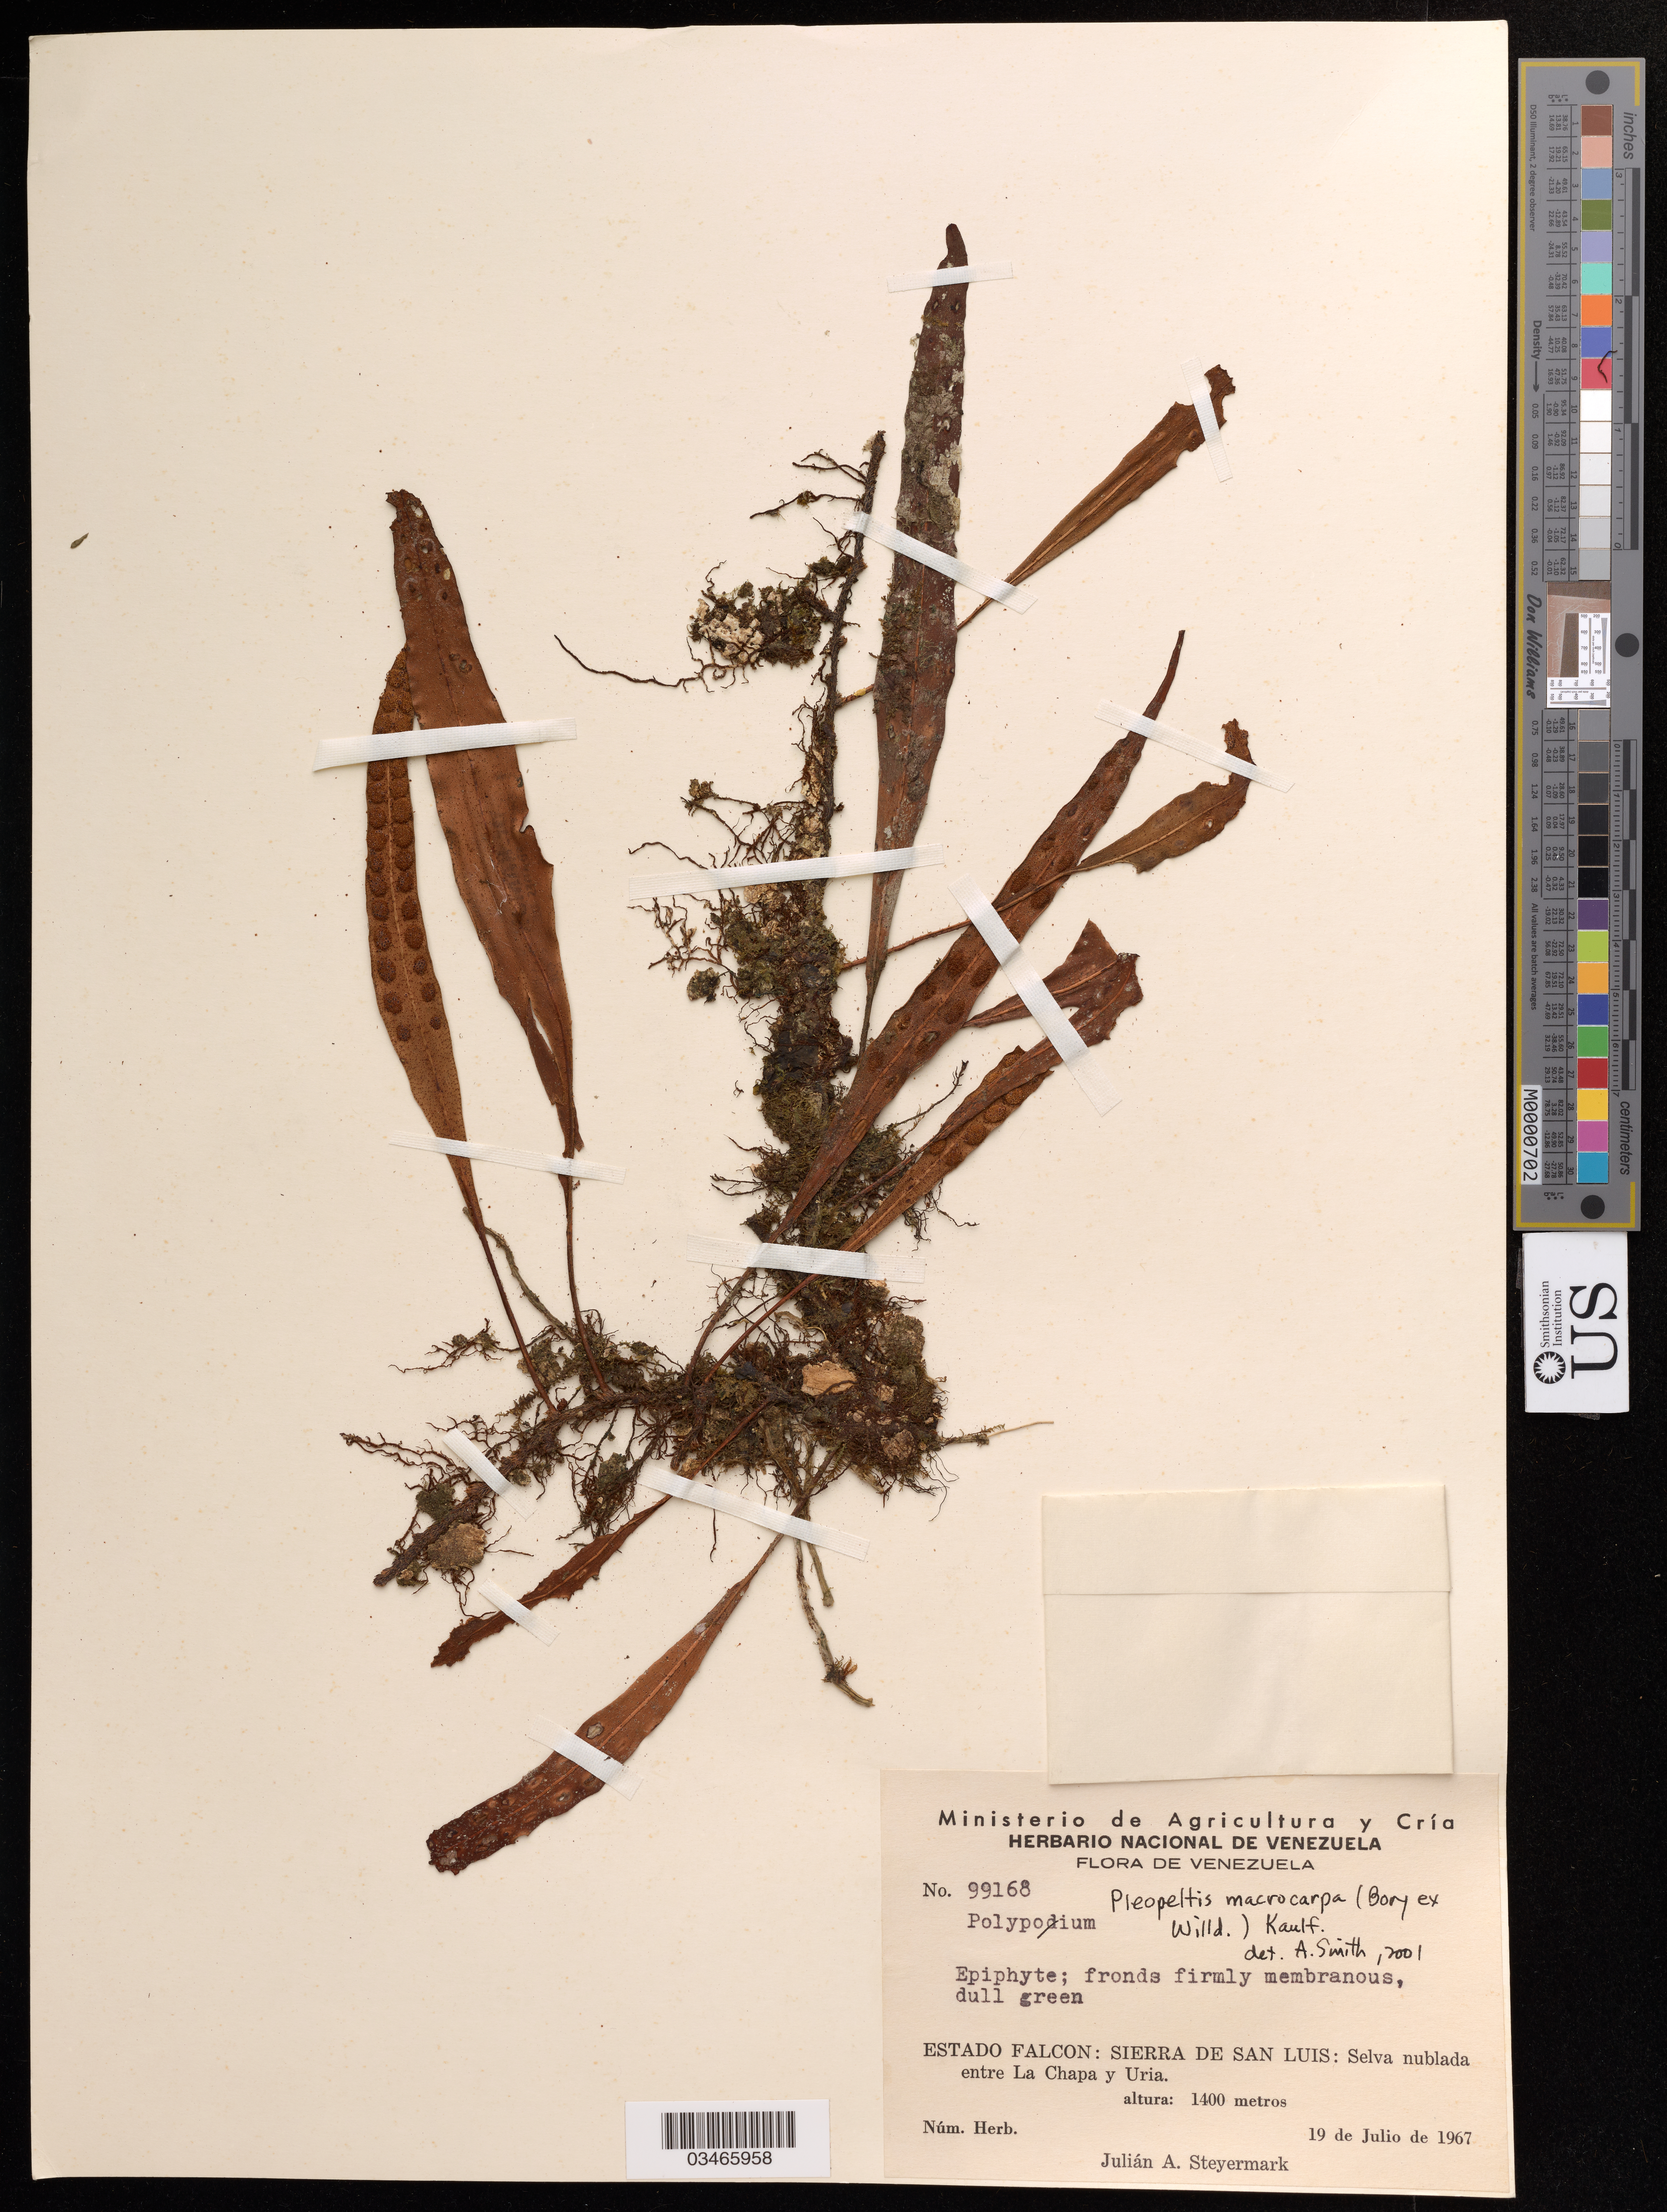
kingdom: Plantae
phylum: Tracheophyta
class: Polypodiopsida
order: Polypodiales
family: Polypodiaceae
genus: Pleopeltis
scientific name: Pleopeltis macrocarpa x leucosperma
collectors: J. Steyermark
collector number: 99168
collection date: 1967-07-19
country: Venezuela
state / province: Falcon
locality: Sierra De San Luis: Selva nublada entre La Chapa y Uria.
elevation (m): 1400